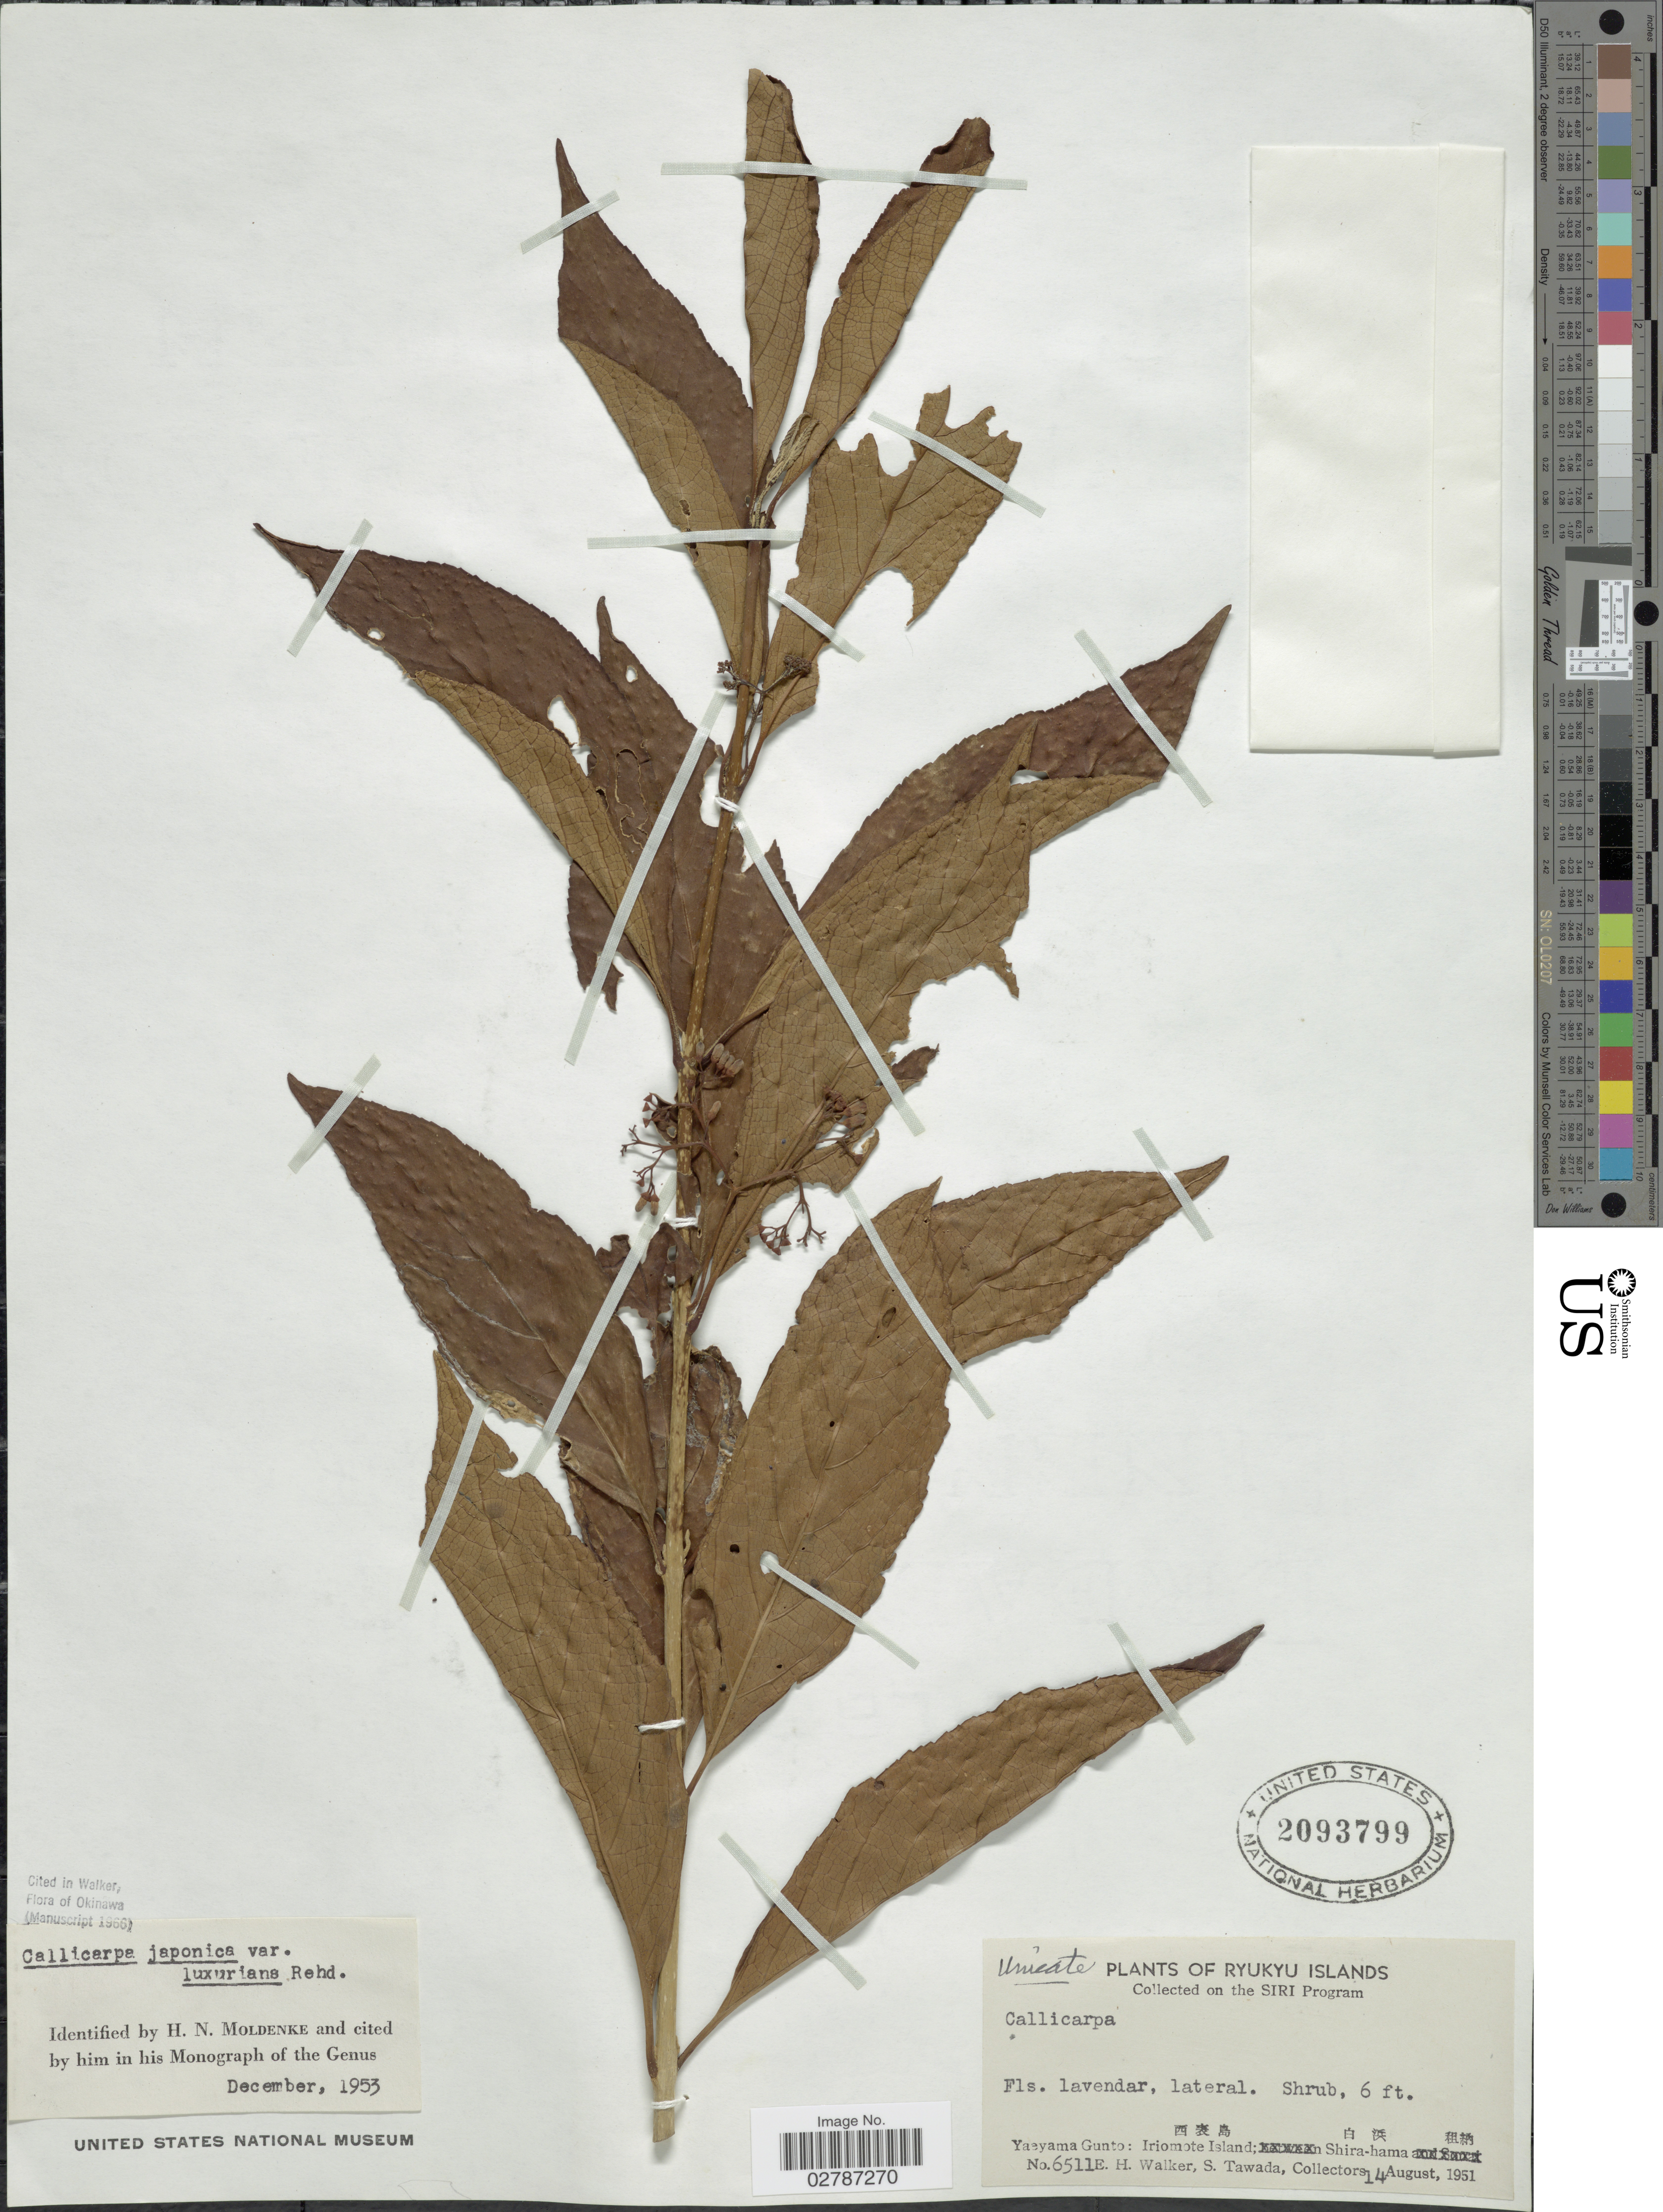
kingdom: Plantae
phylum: Tracheophyta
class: Magnoliopsida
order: Lamiales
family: Lamiaceae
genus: Callicarpa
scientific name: Callicarpa japonica var. luxurians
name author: Rehder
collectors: E. H. Walker & S. Tawada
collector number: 6511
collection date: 1951-08-14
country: Japan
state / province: Okinawa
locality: Ryukyu Islands. Yaeyama Gunto: Iriomote Island; Shira-hama.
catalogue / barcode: US 2093799